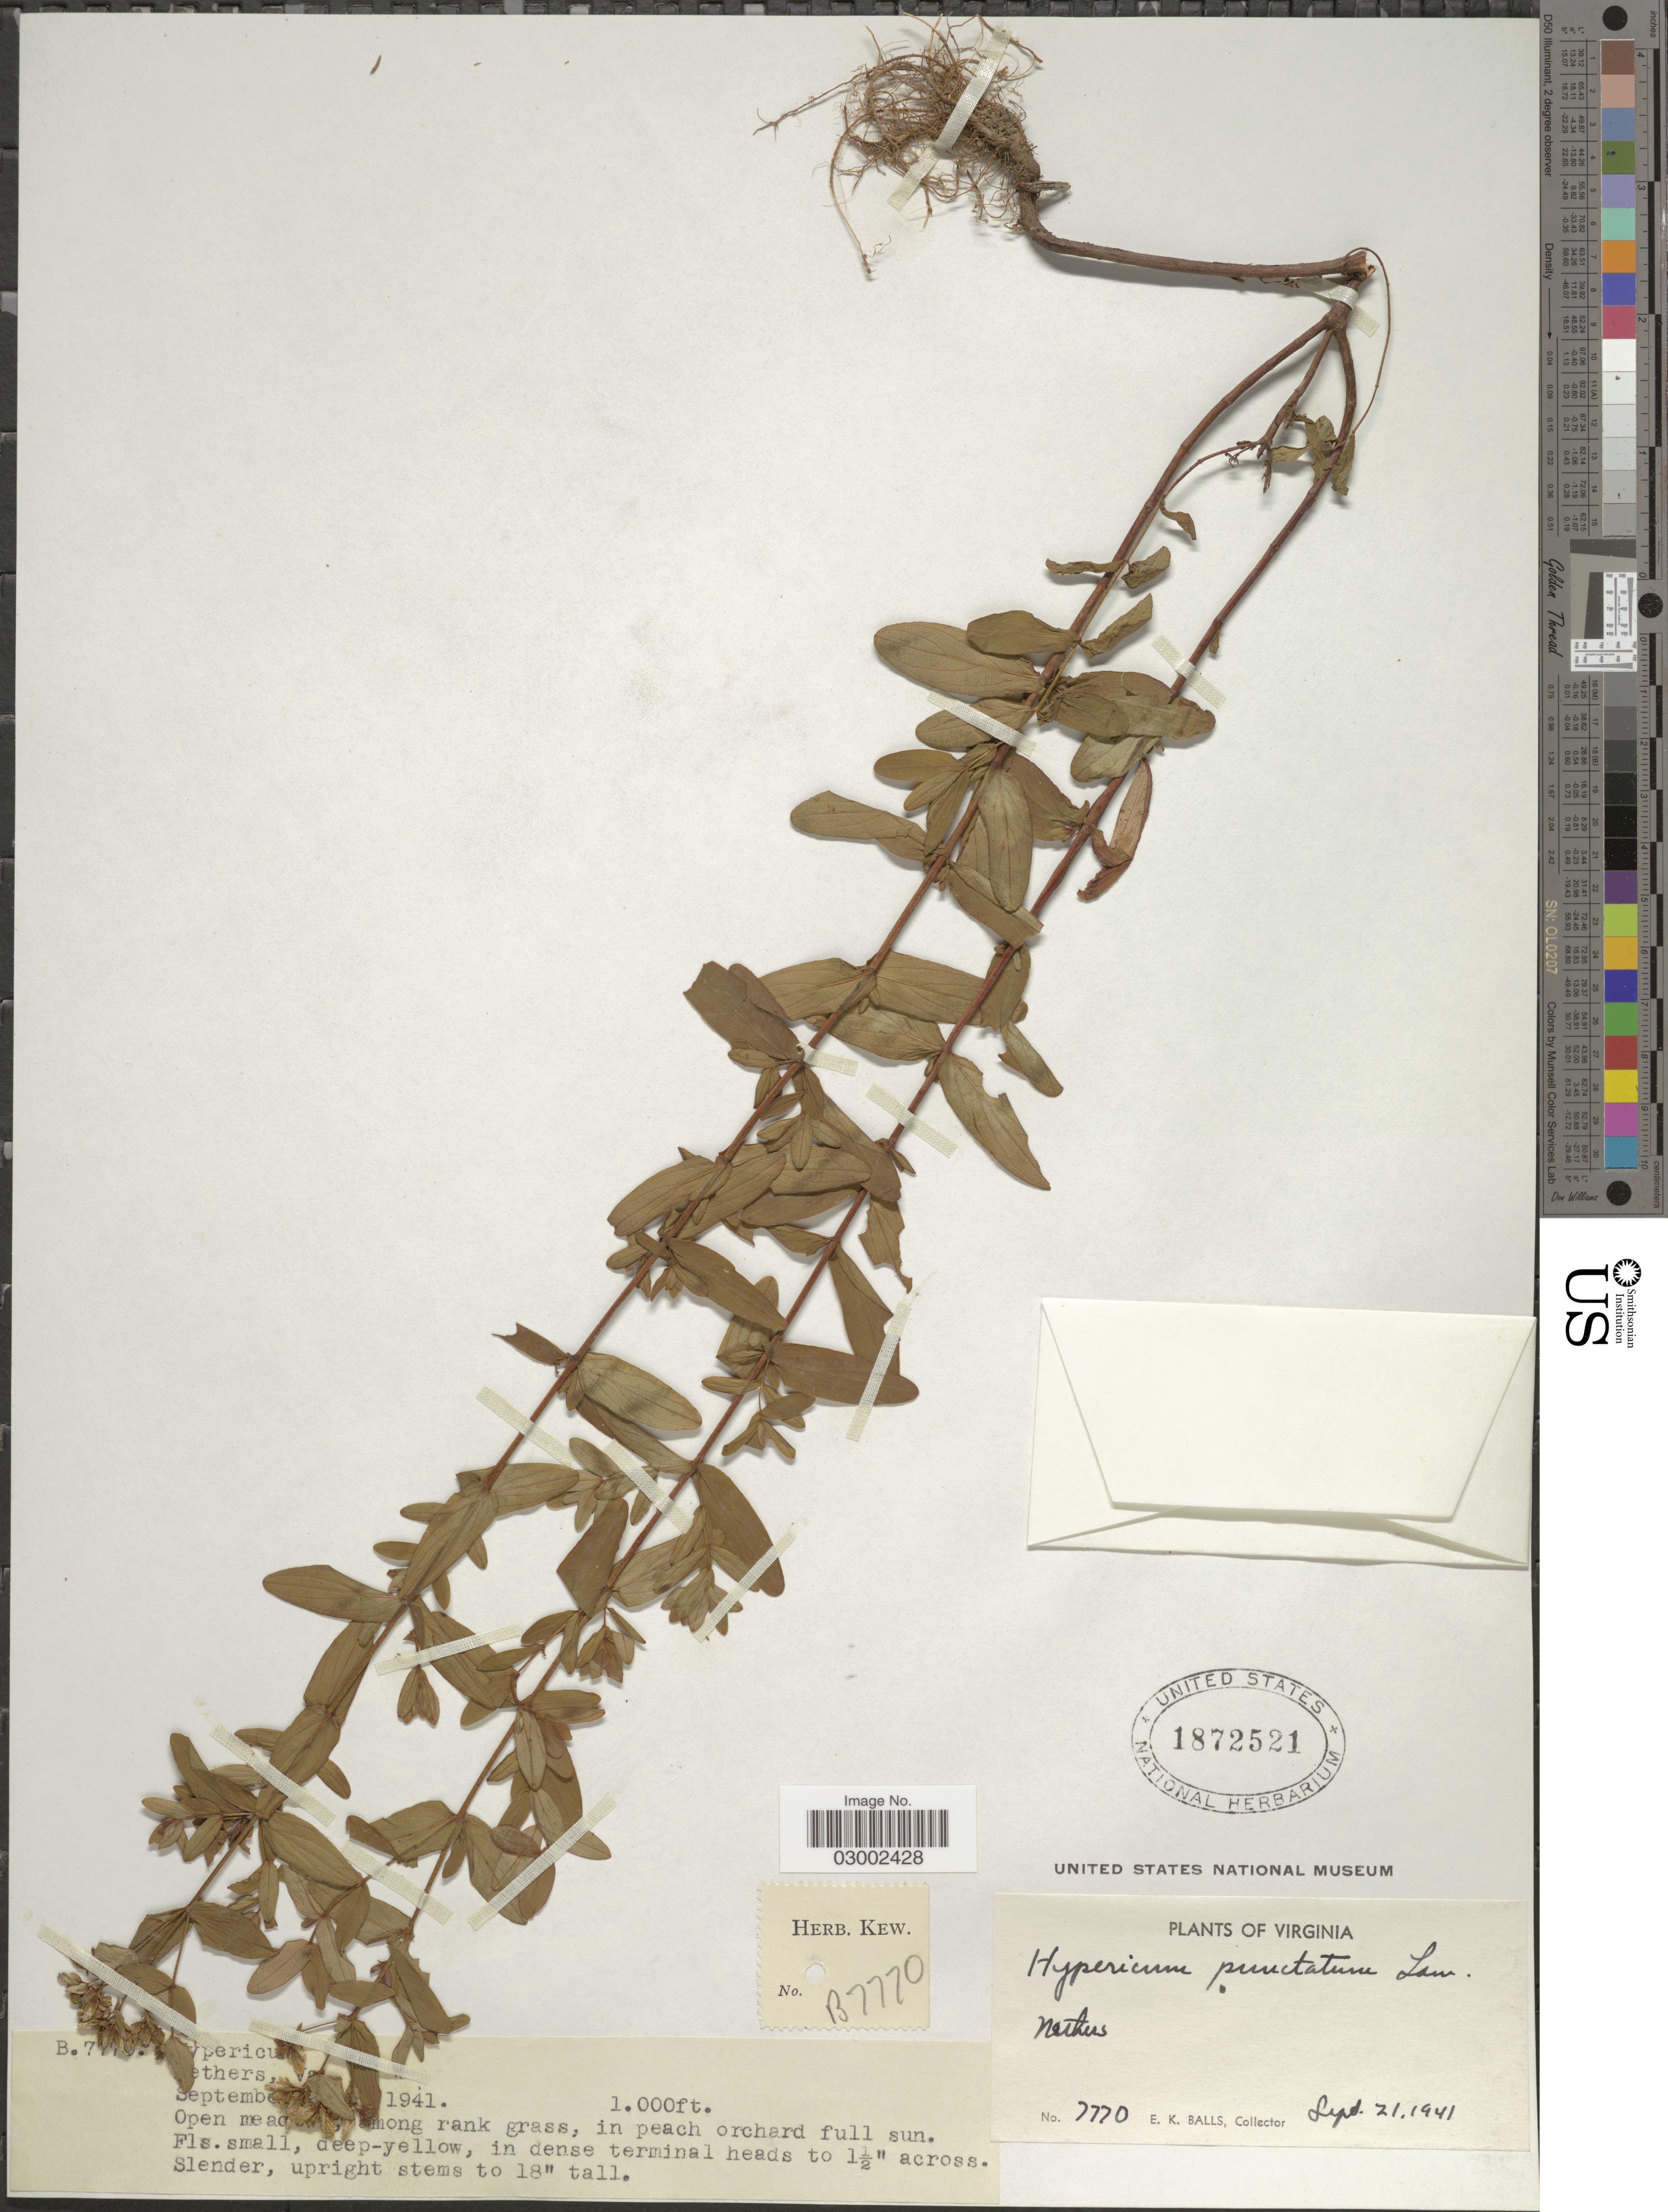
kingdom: Plantae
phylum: Tracheophyta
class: Magnoliopsida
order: Malpighiales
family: Hypericaceae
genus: Hypericum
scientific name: Hypericum punctatum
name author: Lam.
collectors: E. K. Balls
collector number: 7770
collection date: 1941-09-21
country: United States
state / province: Virginia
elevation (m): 305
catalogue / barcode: US 1872521